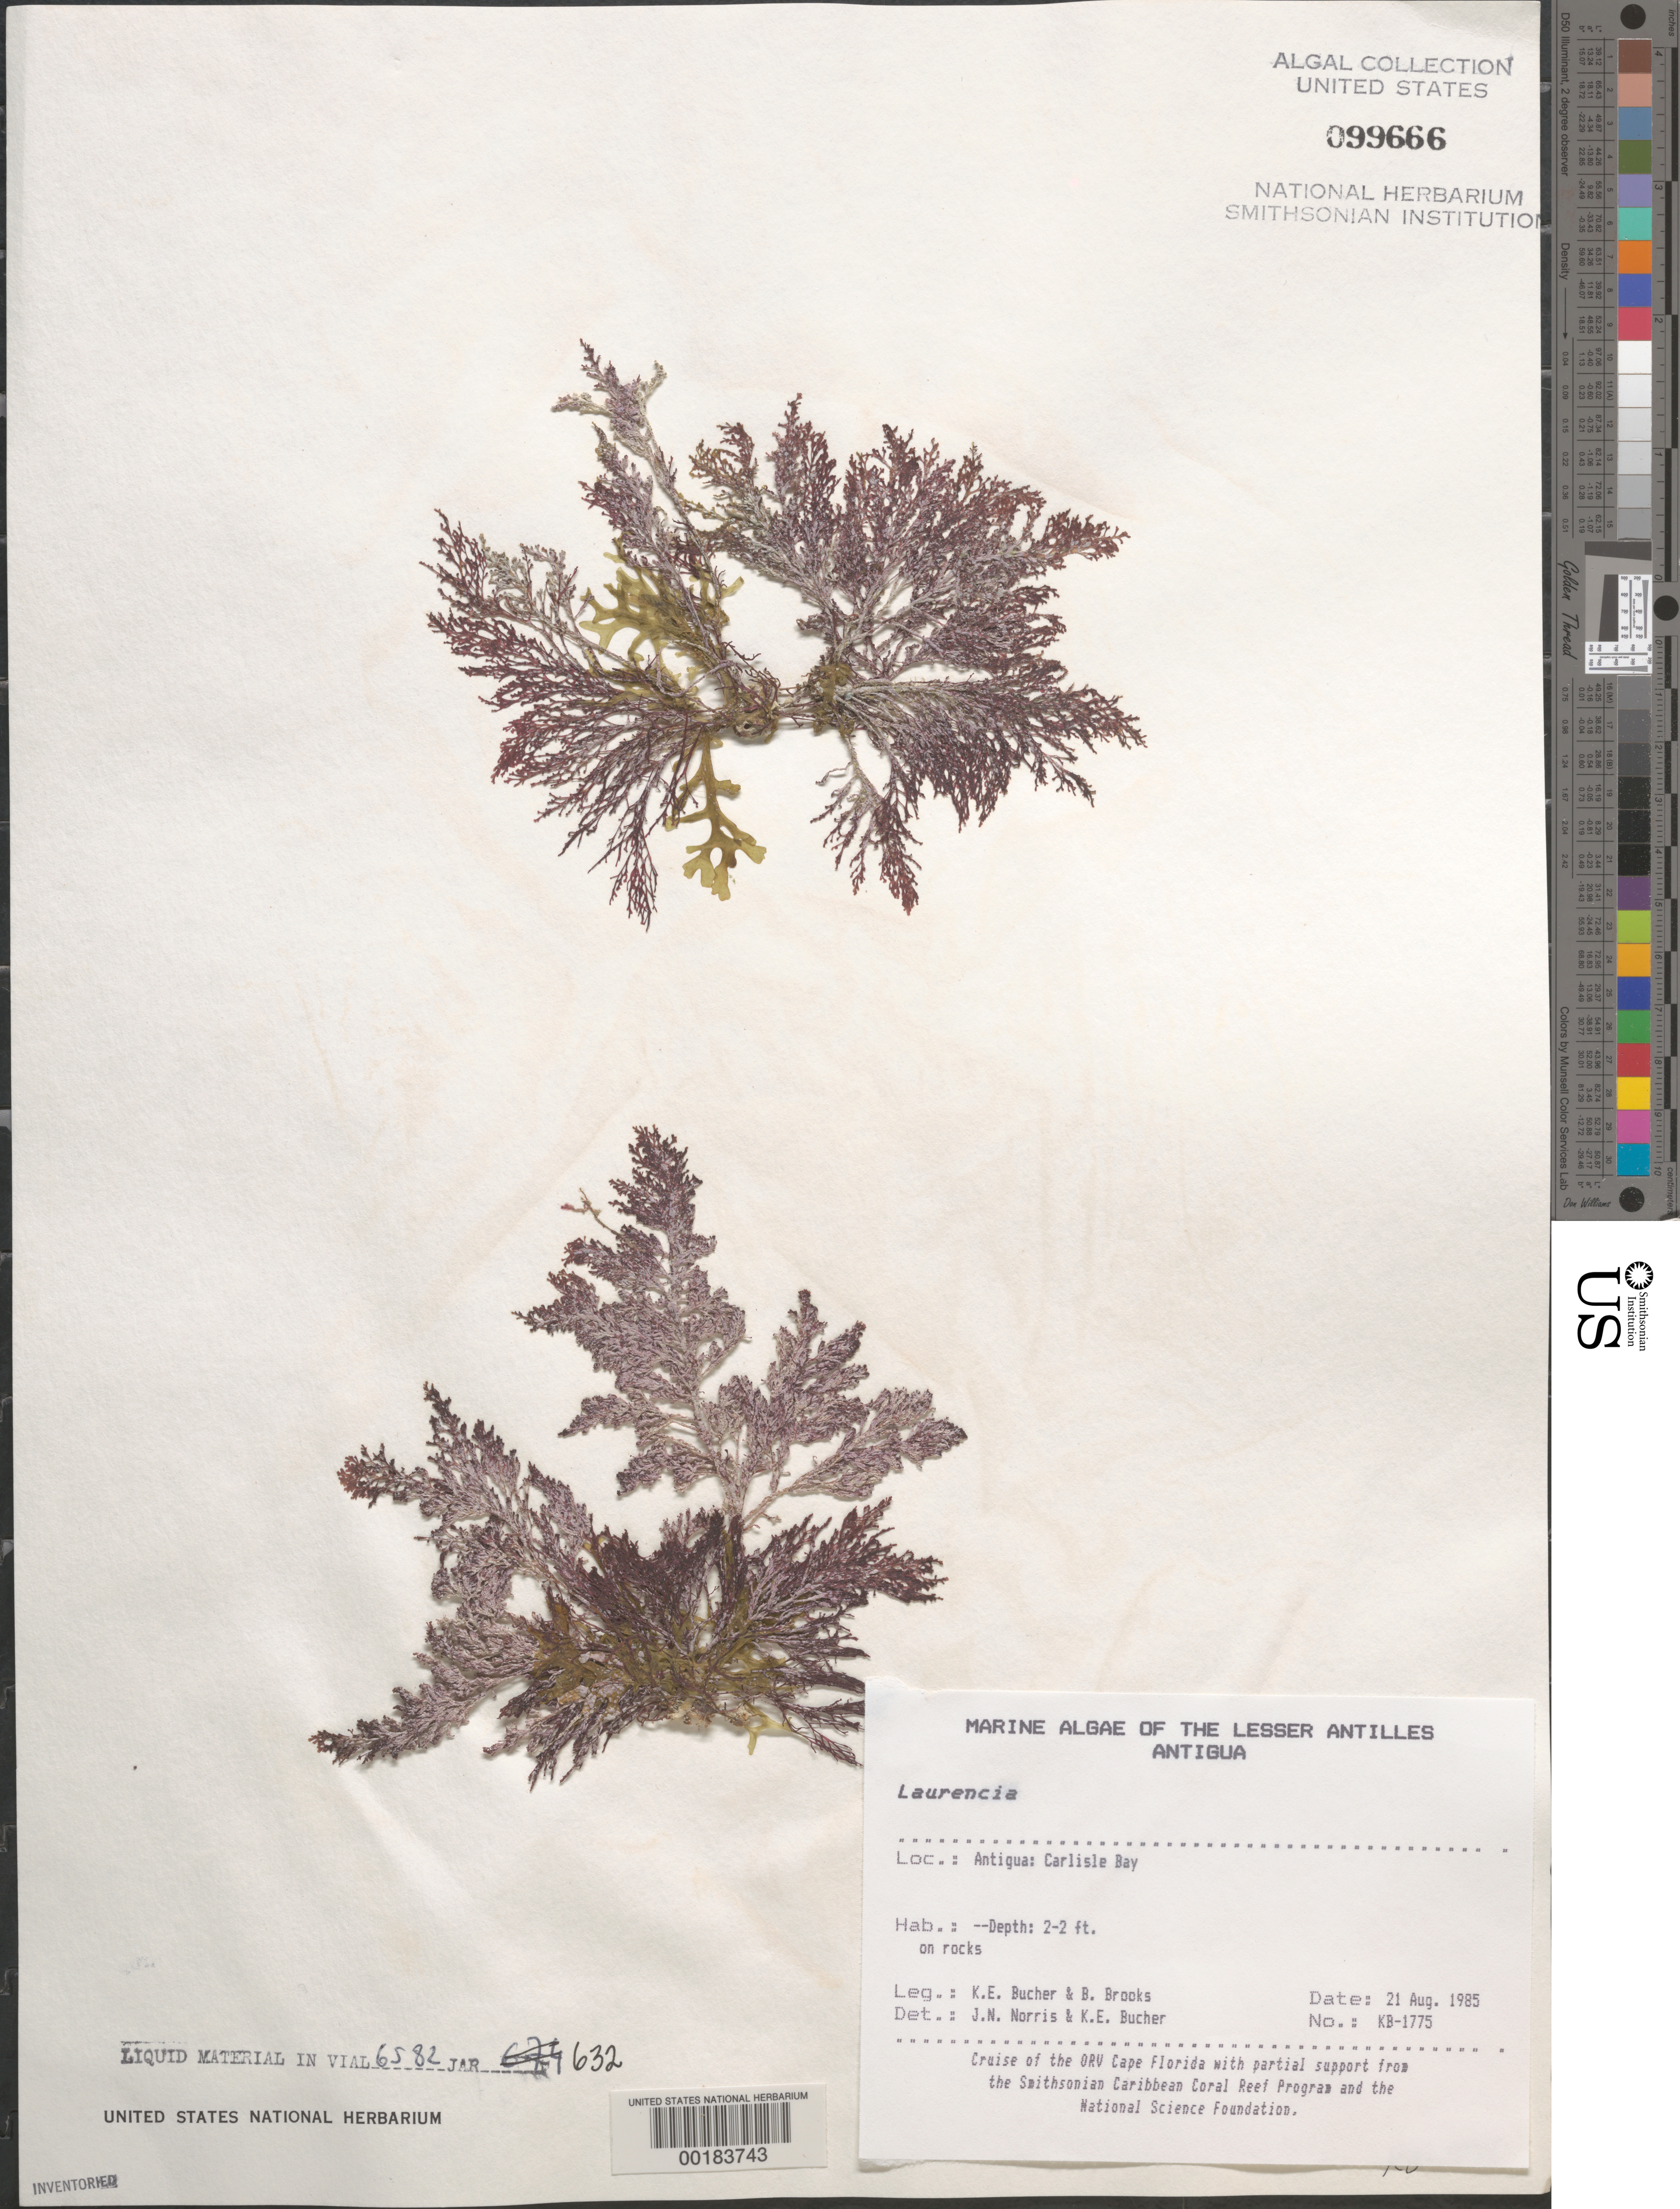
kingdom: Plantae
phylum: Rhodophyta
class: Florideophyceae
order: Ceramiales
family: Rhodomelaceae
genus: Laurencia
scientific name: Laurencia sp.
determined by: Norris, J. N.; Brooks, B. L.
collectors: K. E. Bucher & B. Brooks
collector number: KB-1775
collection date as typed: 21 Aug 1985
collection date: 1985-08-21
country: Antigua and Barbuda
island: Antigua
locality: Carlisle Bay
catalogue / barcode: US 99666